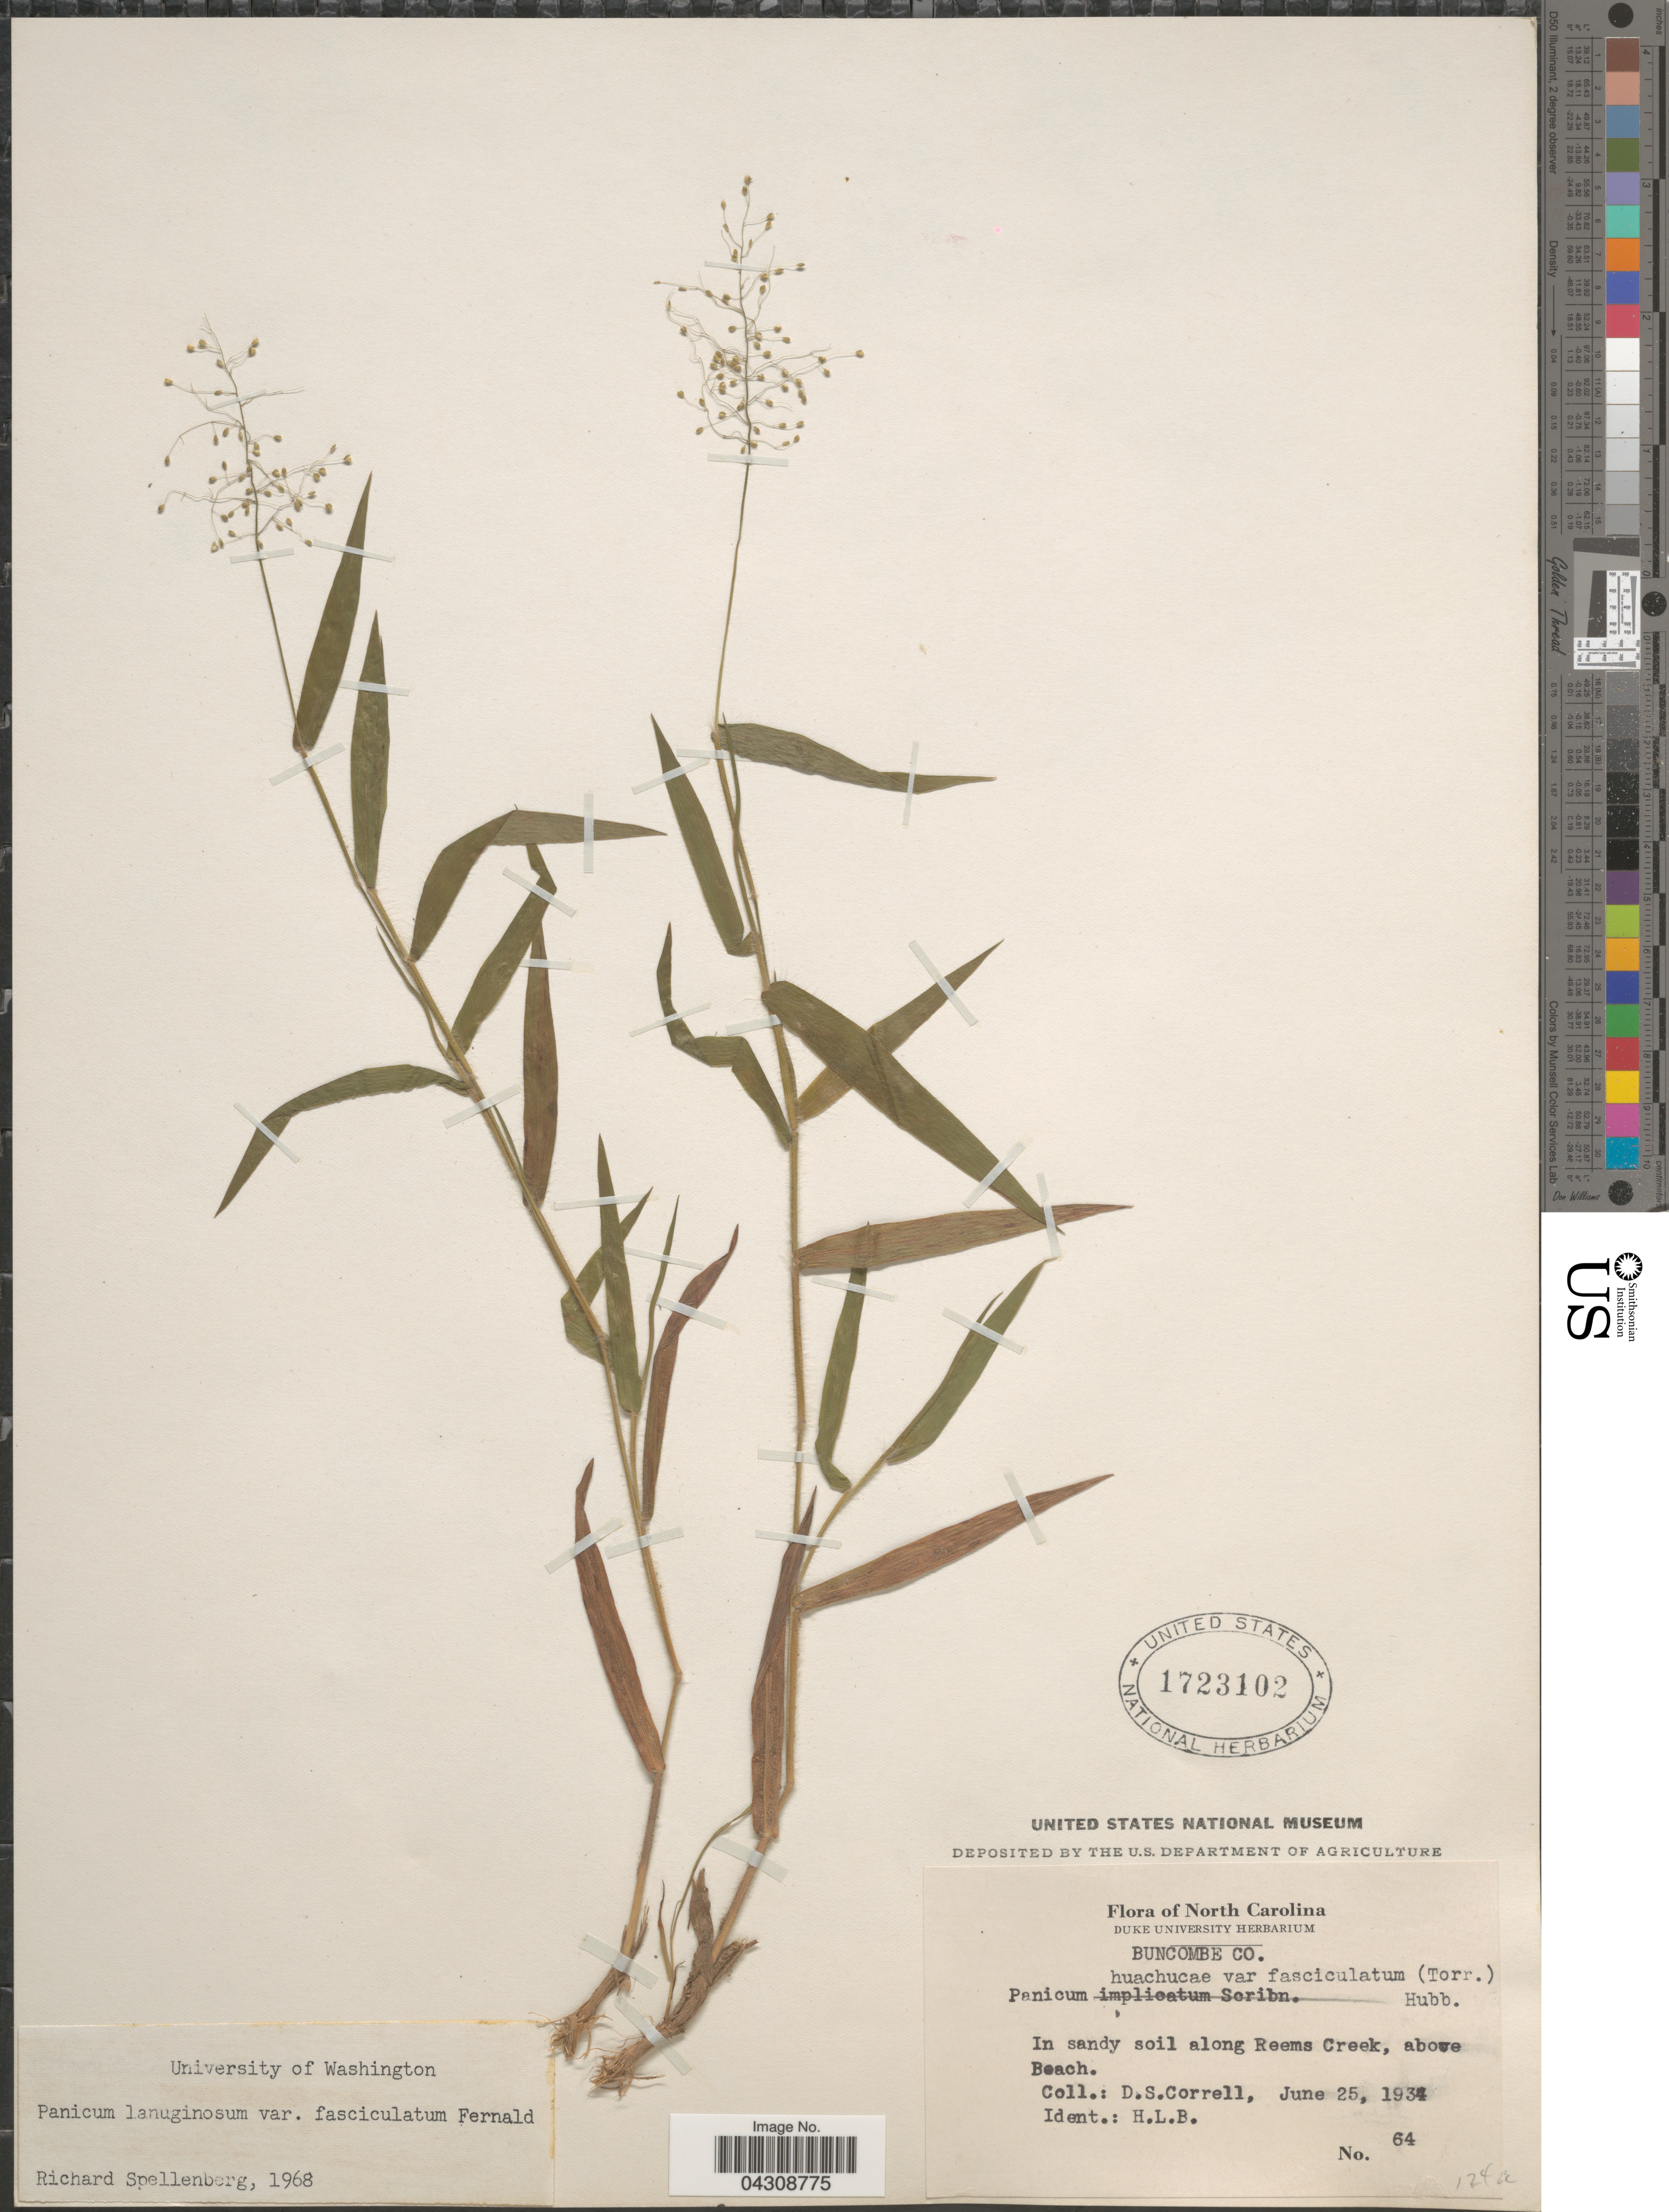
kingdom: Plantae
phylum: Tracheophyta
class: Liliopsida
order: Poales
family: Poaceae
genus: Dichanthelium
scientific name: Dichanthelium acuminatum var. acuminatum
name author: (Sw.) Gould & C.A. Clark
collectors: D. S. Correll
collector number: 64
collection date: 1934-06-25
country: United States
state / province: North Carolina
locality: Buncombe Co. In sandy soil along Reems Creek, above Beach.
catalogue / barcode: US 1723102